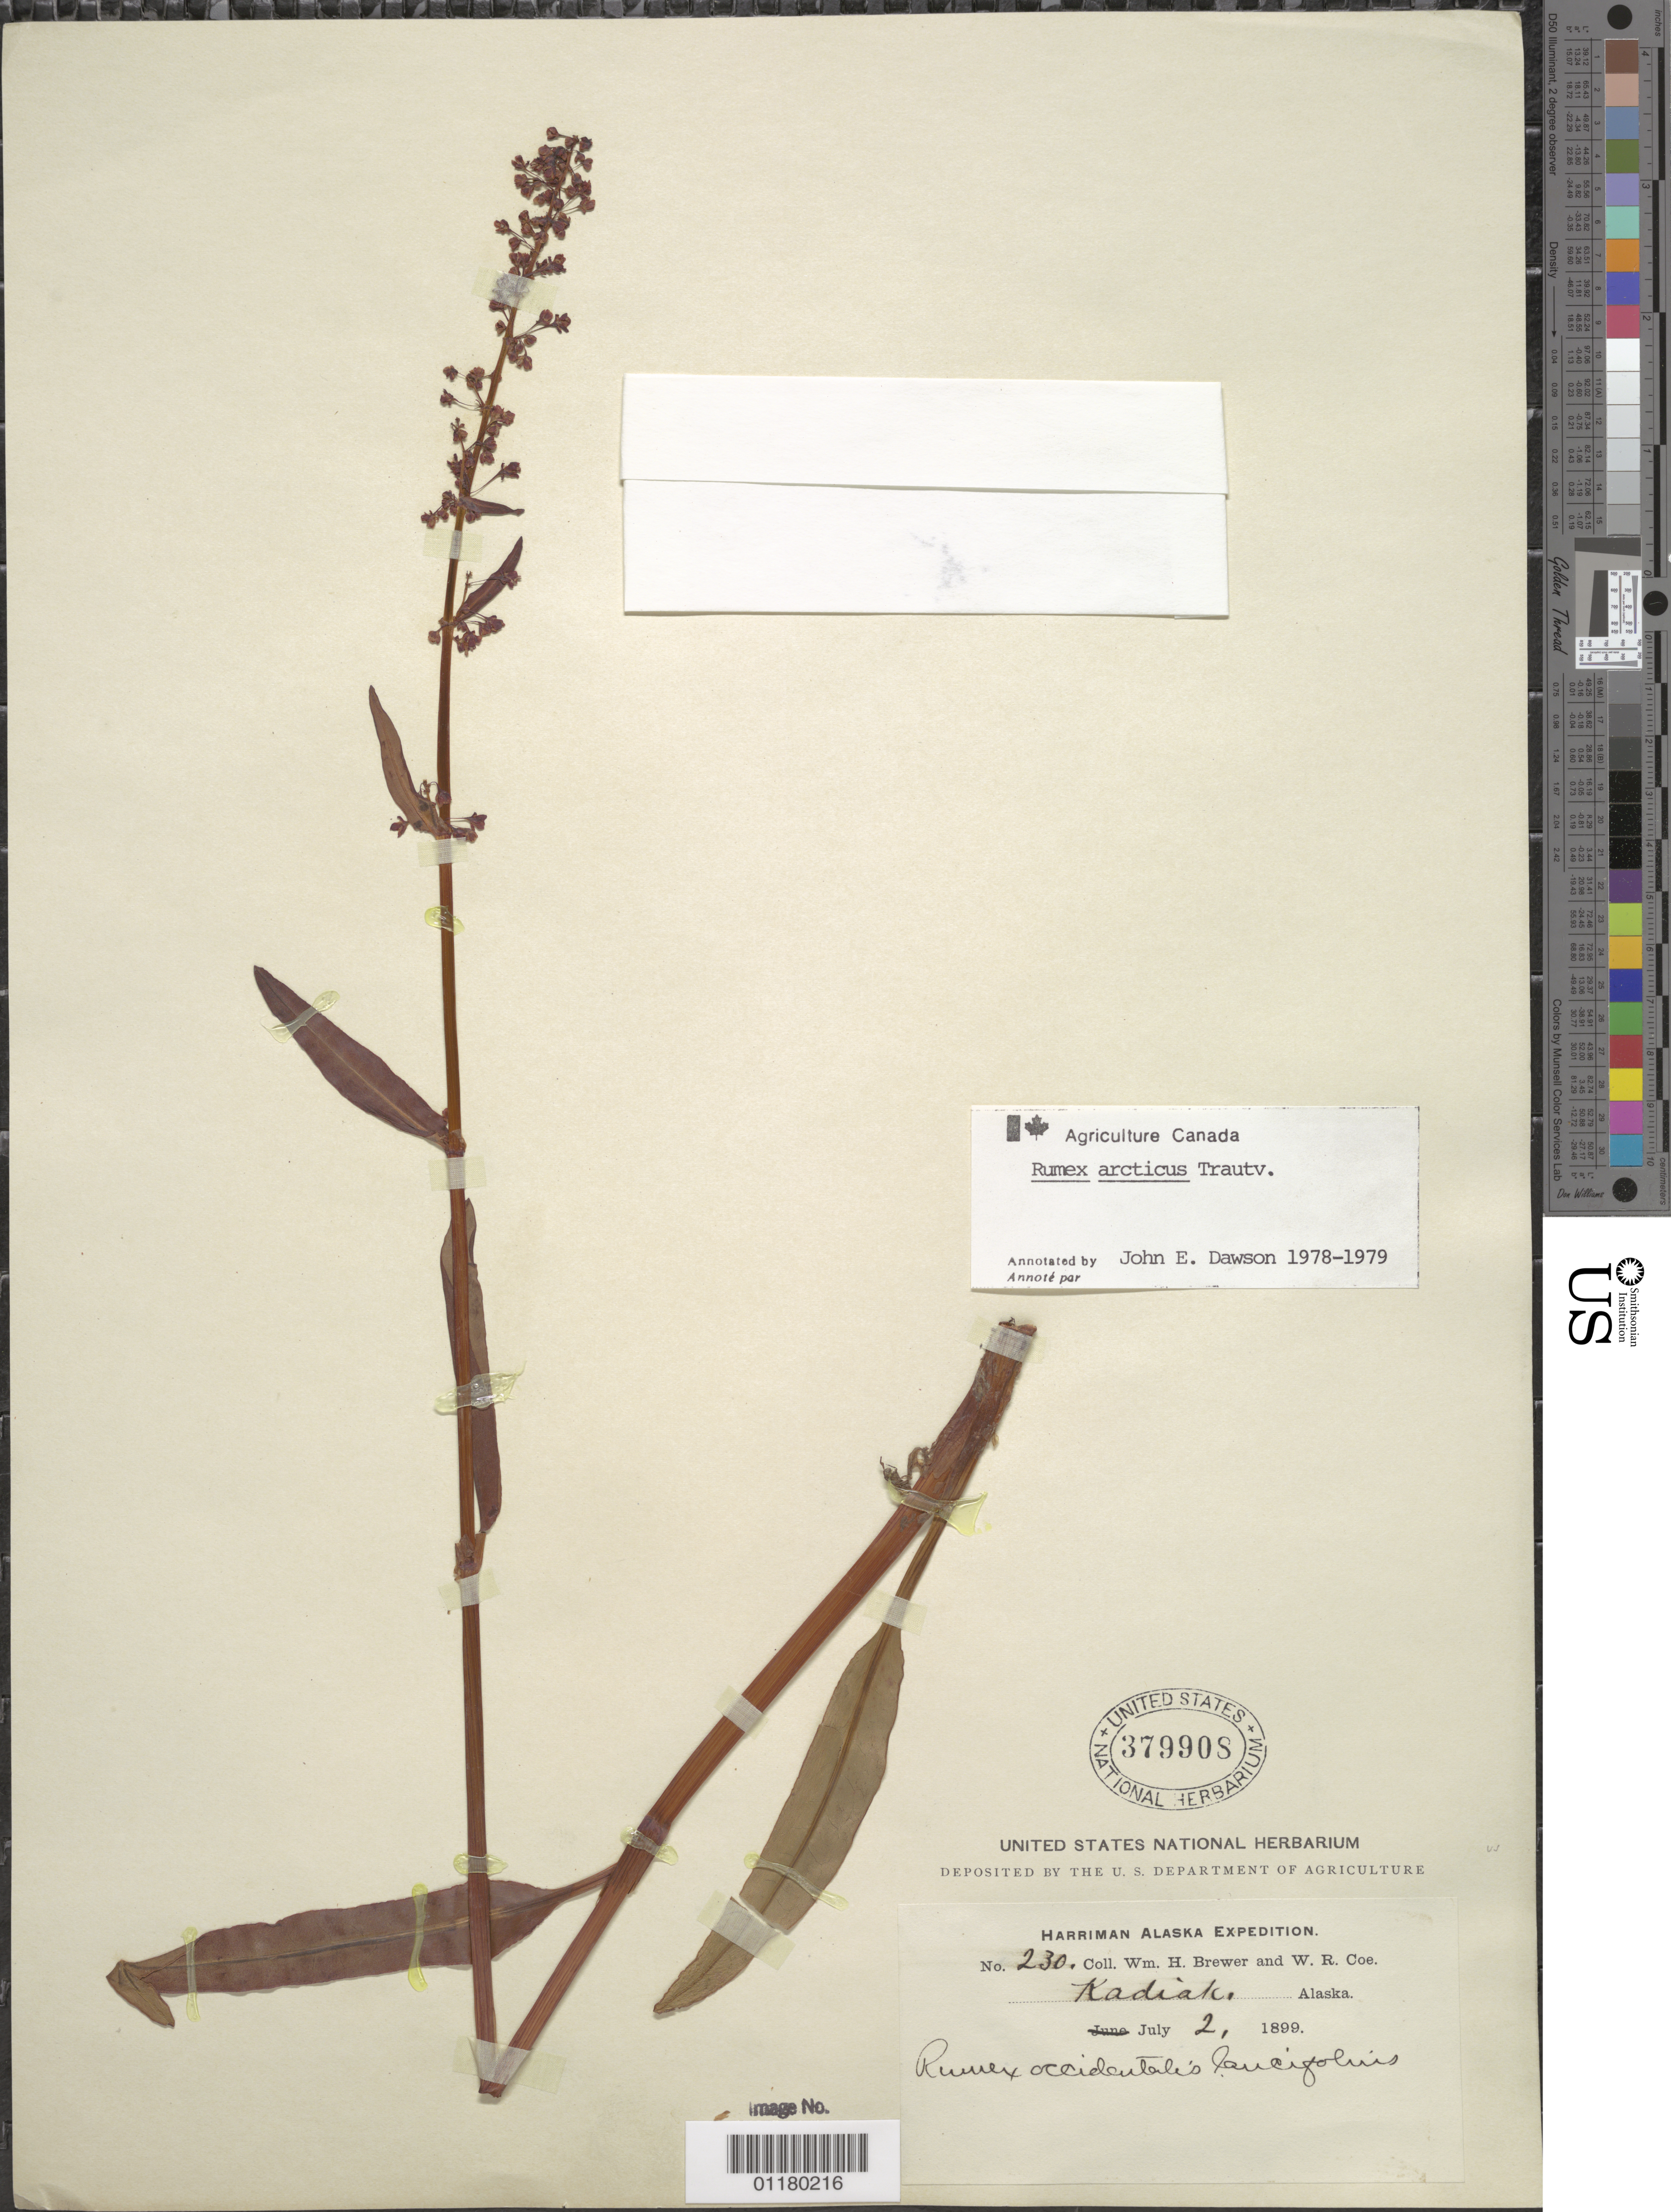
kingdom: Plantae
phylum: Tracheophyta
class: Magnoliopsida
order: Caryophyllales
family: Polygonaceae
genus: Rumex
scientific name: Rumex arcticus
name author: Trautv.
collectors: W. H. Brewer & W. Coe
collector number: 230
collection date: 1899-07-02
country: United States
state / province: Alaska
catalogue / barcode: US 379908